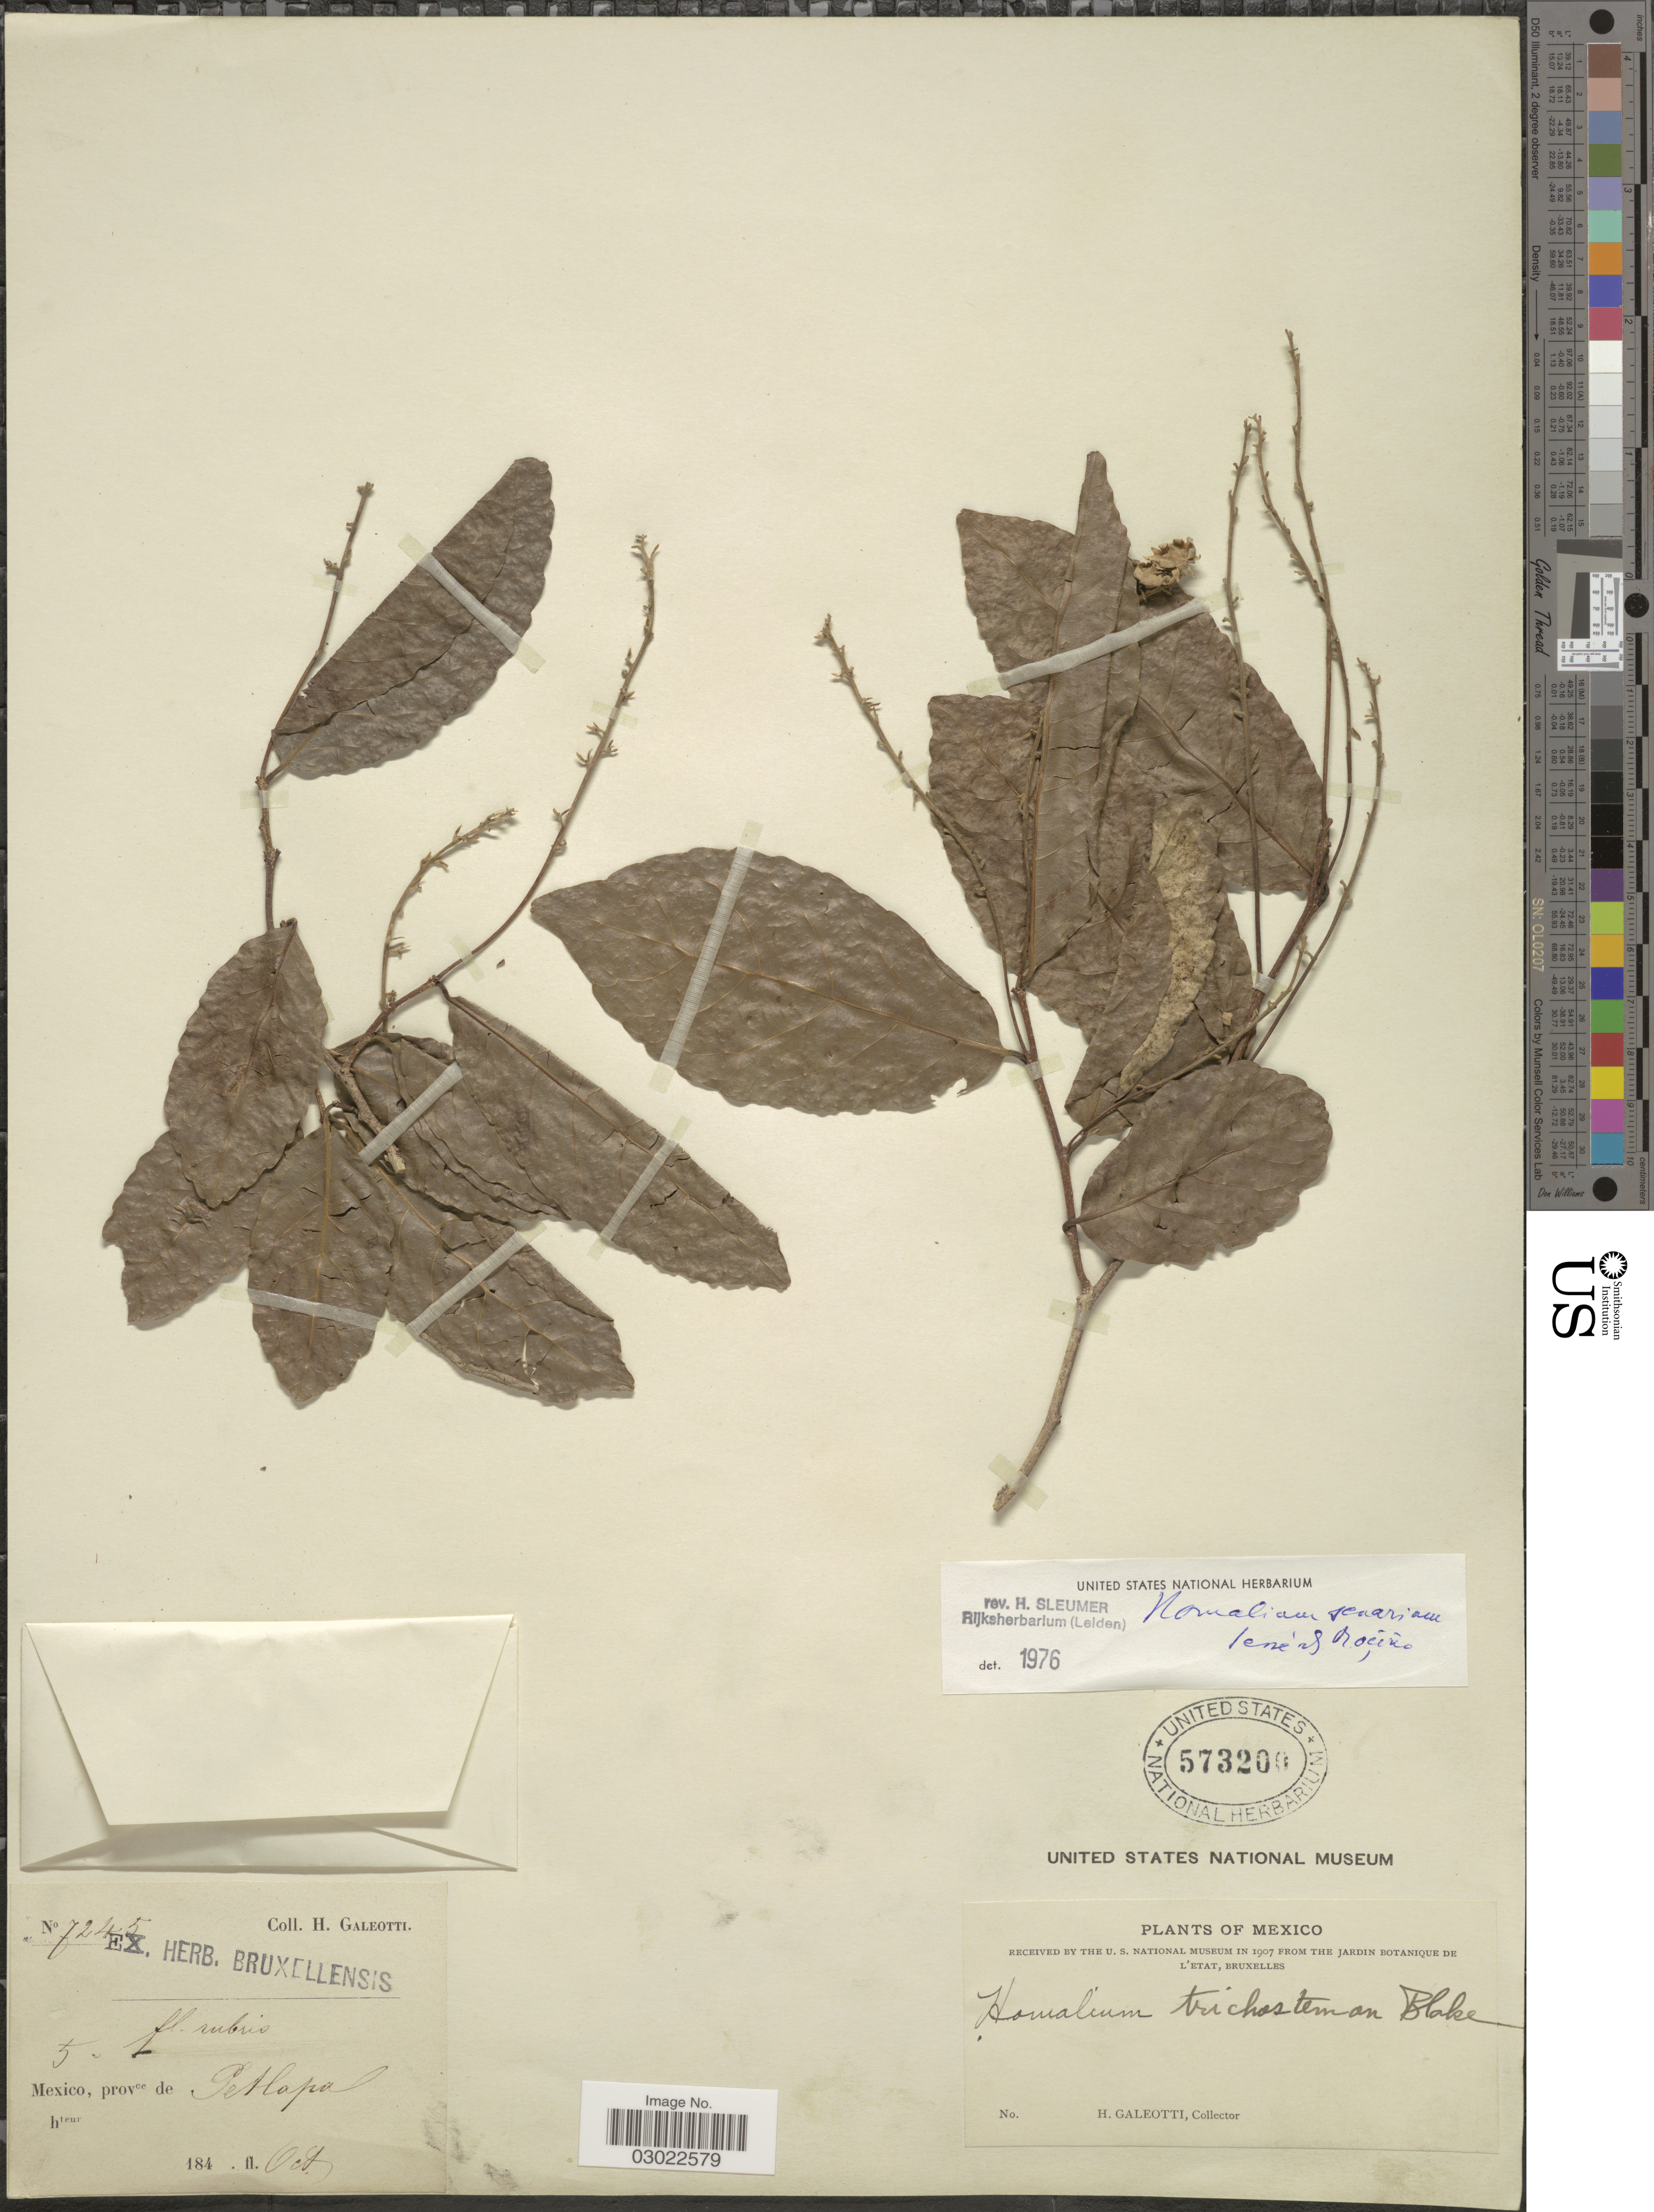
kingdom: Plantae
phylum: Tracheophyta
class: Magnoliopsida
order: Malpighiales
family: Salicaceae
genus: Homalium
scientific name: Homalium senarium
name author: Sessé & Moc. ex DC.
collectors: H. G. Galeotti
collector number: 7245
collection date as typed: Oct 184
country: Mexico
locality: Petlapa.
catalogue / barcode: US 573200